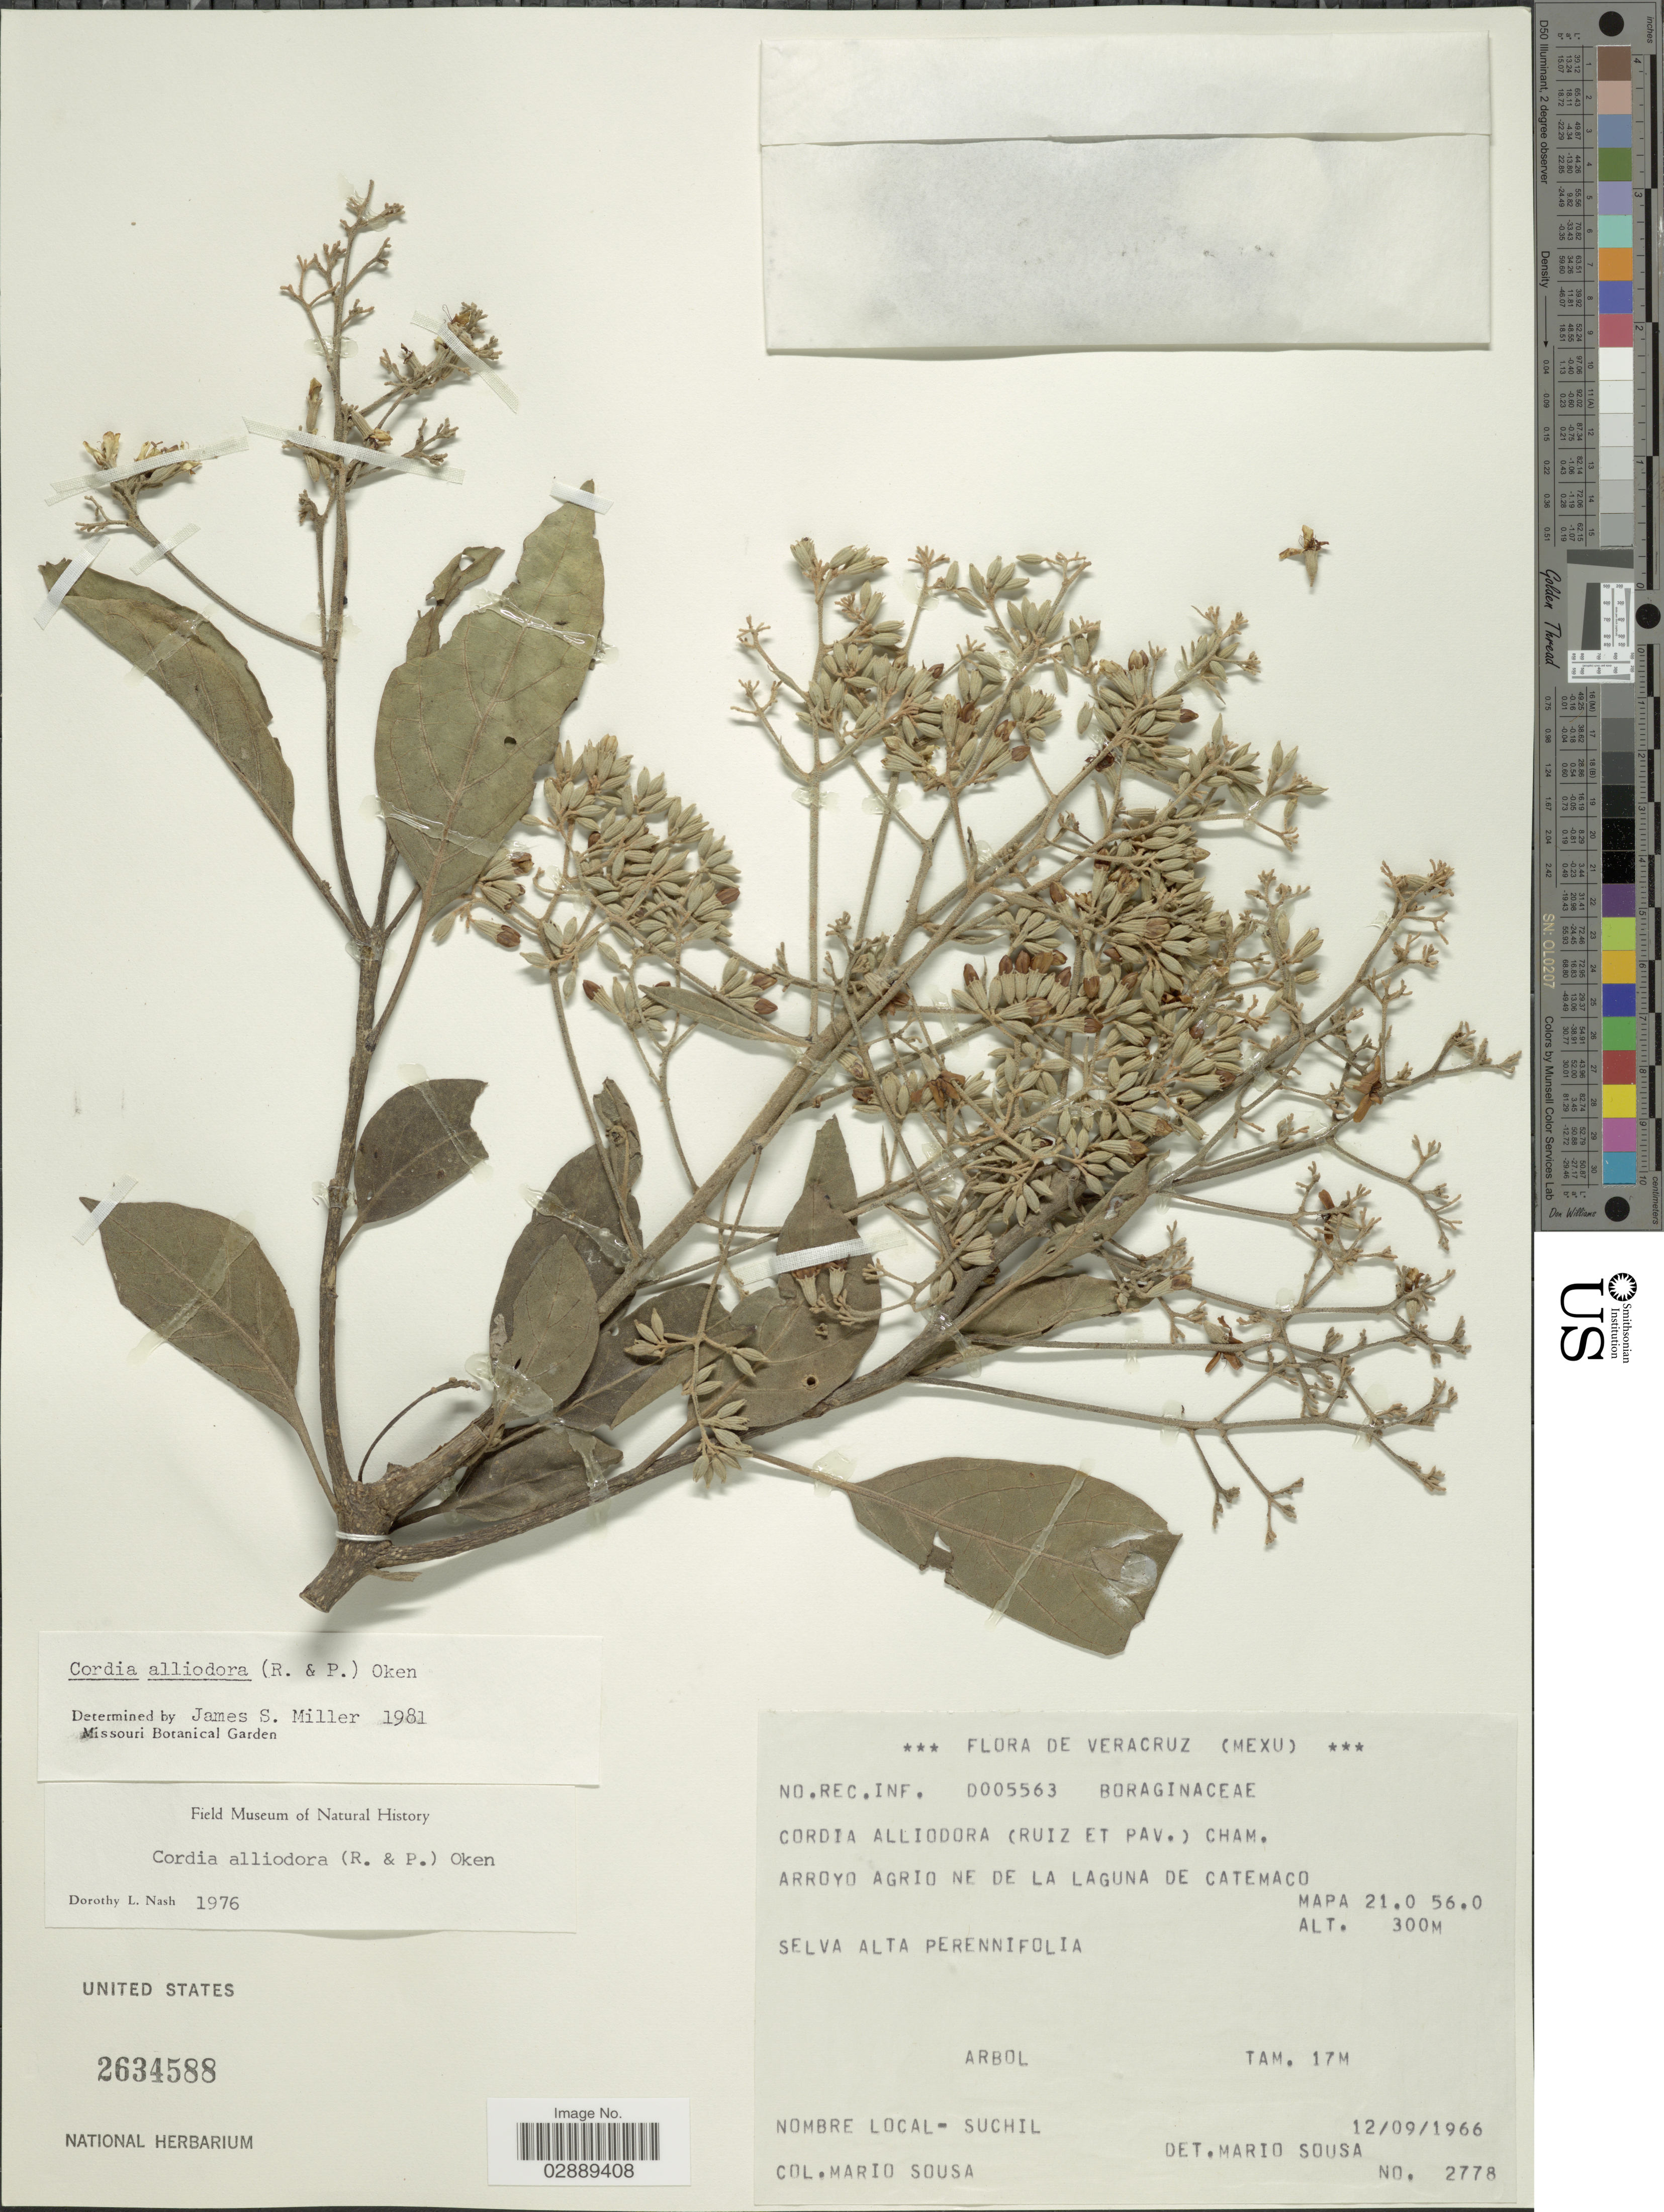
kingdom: Plantae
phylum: Tracheophyta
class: Magnoliopsida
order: Boraginales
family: Cordiaceae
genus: Cordia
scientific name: Cordia alliodora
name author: (Ruiz & Pav.) Oken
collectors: M. Sousa S.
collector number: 2778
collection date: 1966-09-12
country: Mexico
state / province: Veracruz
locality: Veracruz. Arroyo Agrio NE de La Laguna de Catemaco. Mapa 21.0 56.0, Selva Alta Perennifolia.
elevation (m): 300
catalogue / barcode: US 2634588